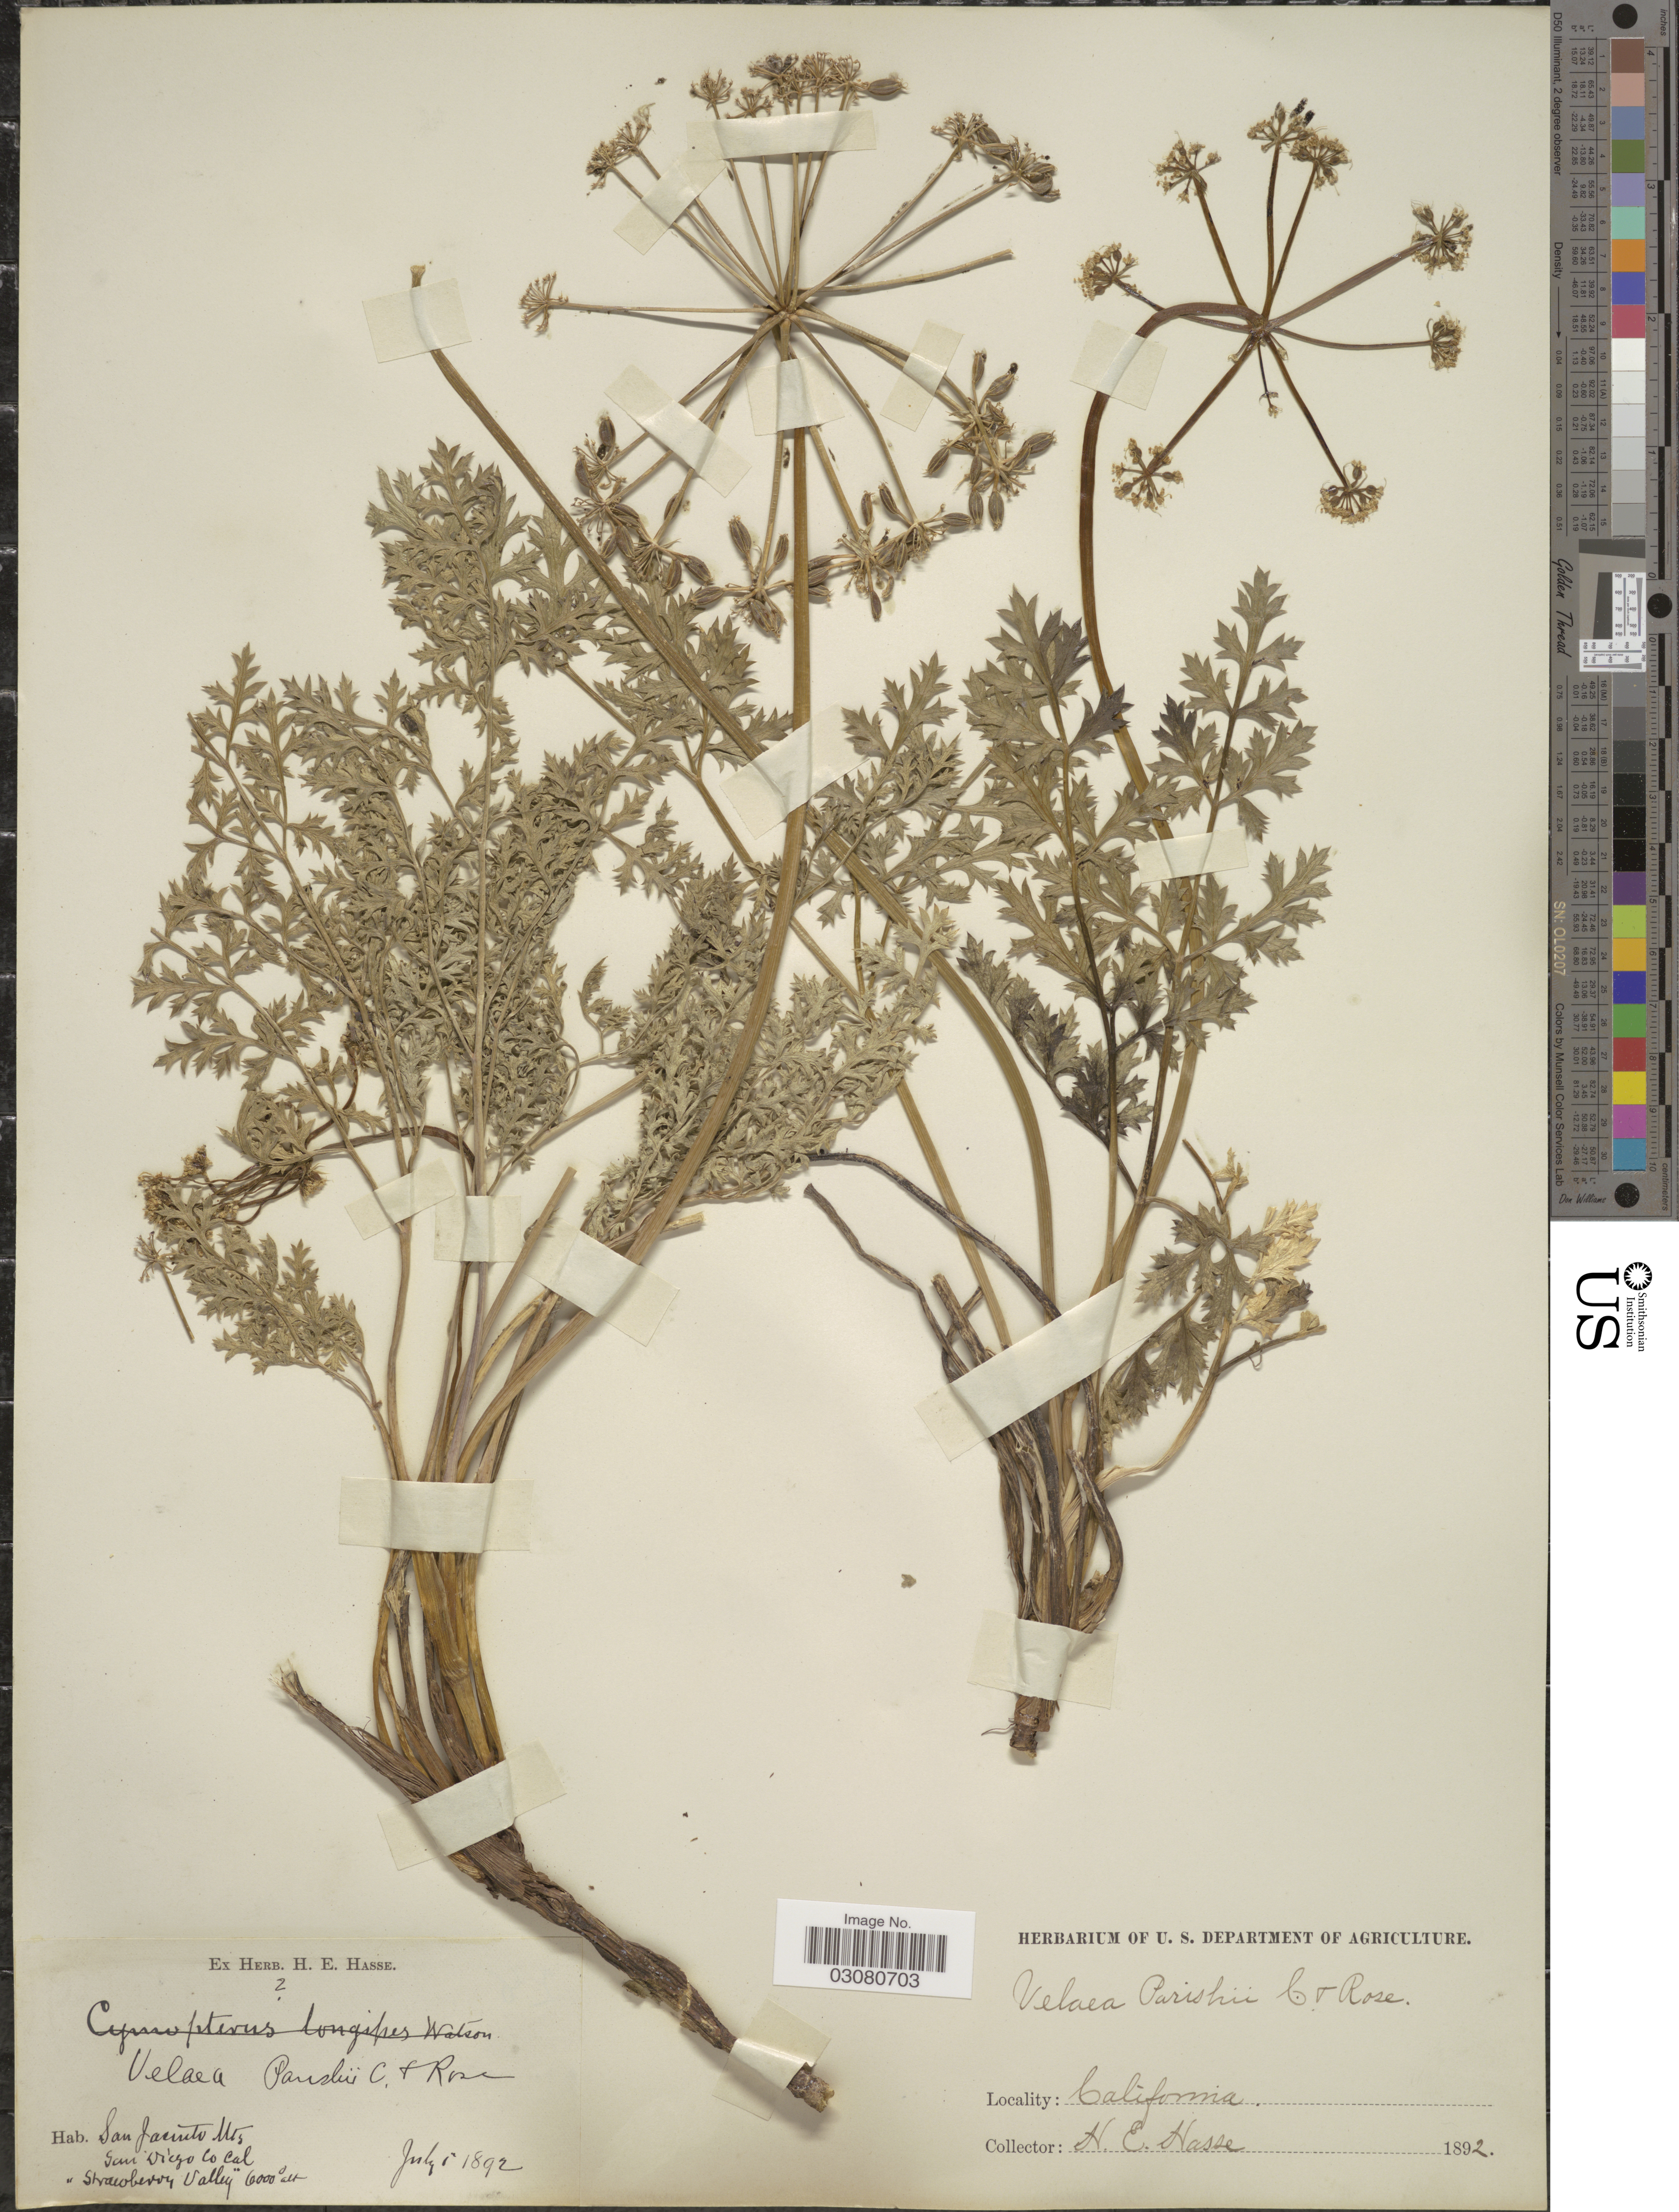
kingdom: Plantae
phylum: Tracheophyta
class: Magnoliopsida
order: Apiales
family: Apiaceae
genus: Drudeophytum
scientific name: Drudeophytum parishii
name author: (J.M. Coult. & Rose) J.M. Coult. & Rose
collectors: H. E. Hasse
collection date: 1892-07-01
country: United States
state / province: California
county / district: Riverside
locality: San Jacinto Mts. San Diego Co Cal. "Strawberry Valley".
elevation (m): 1829